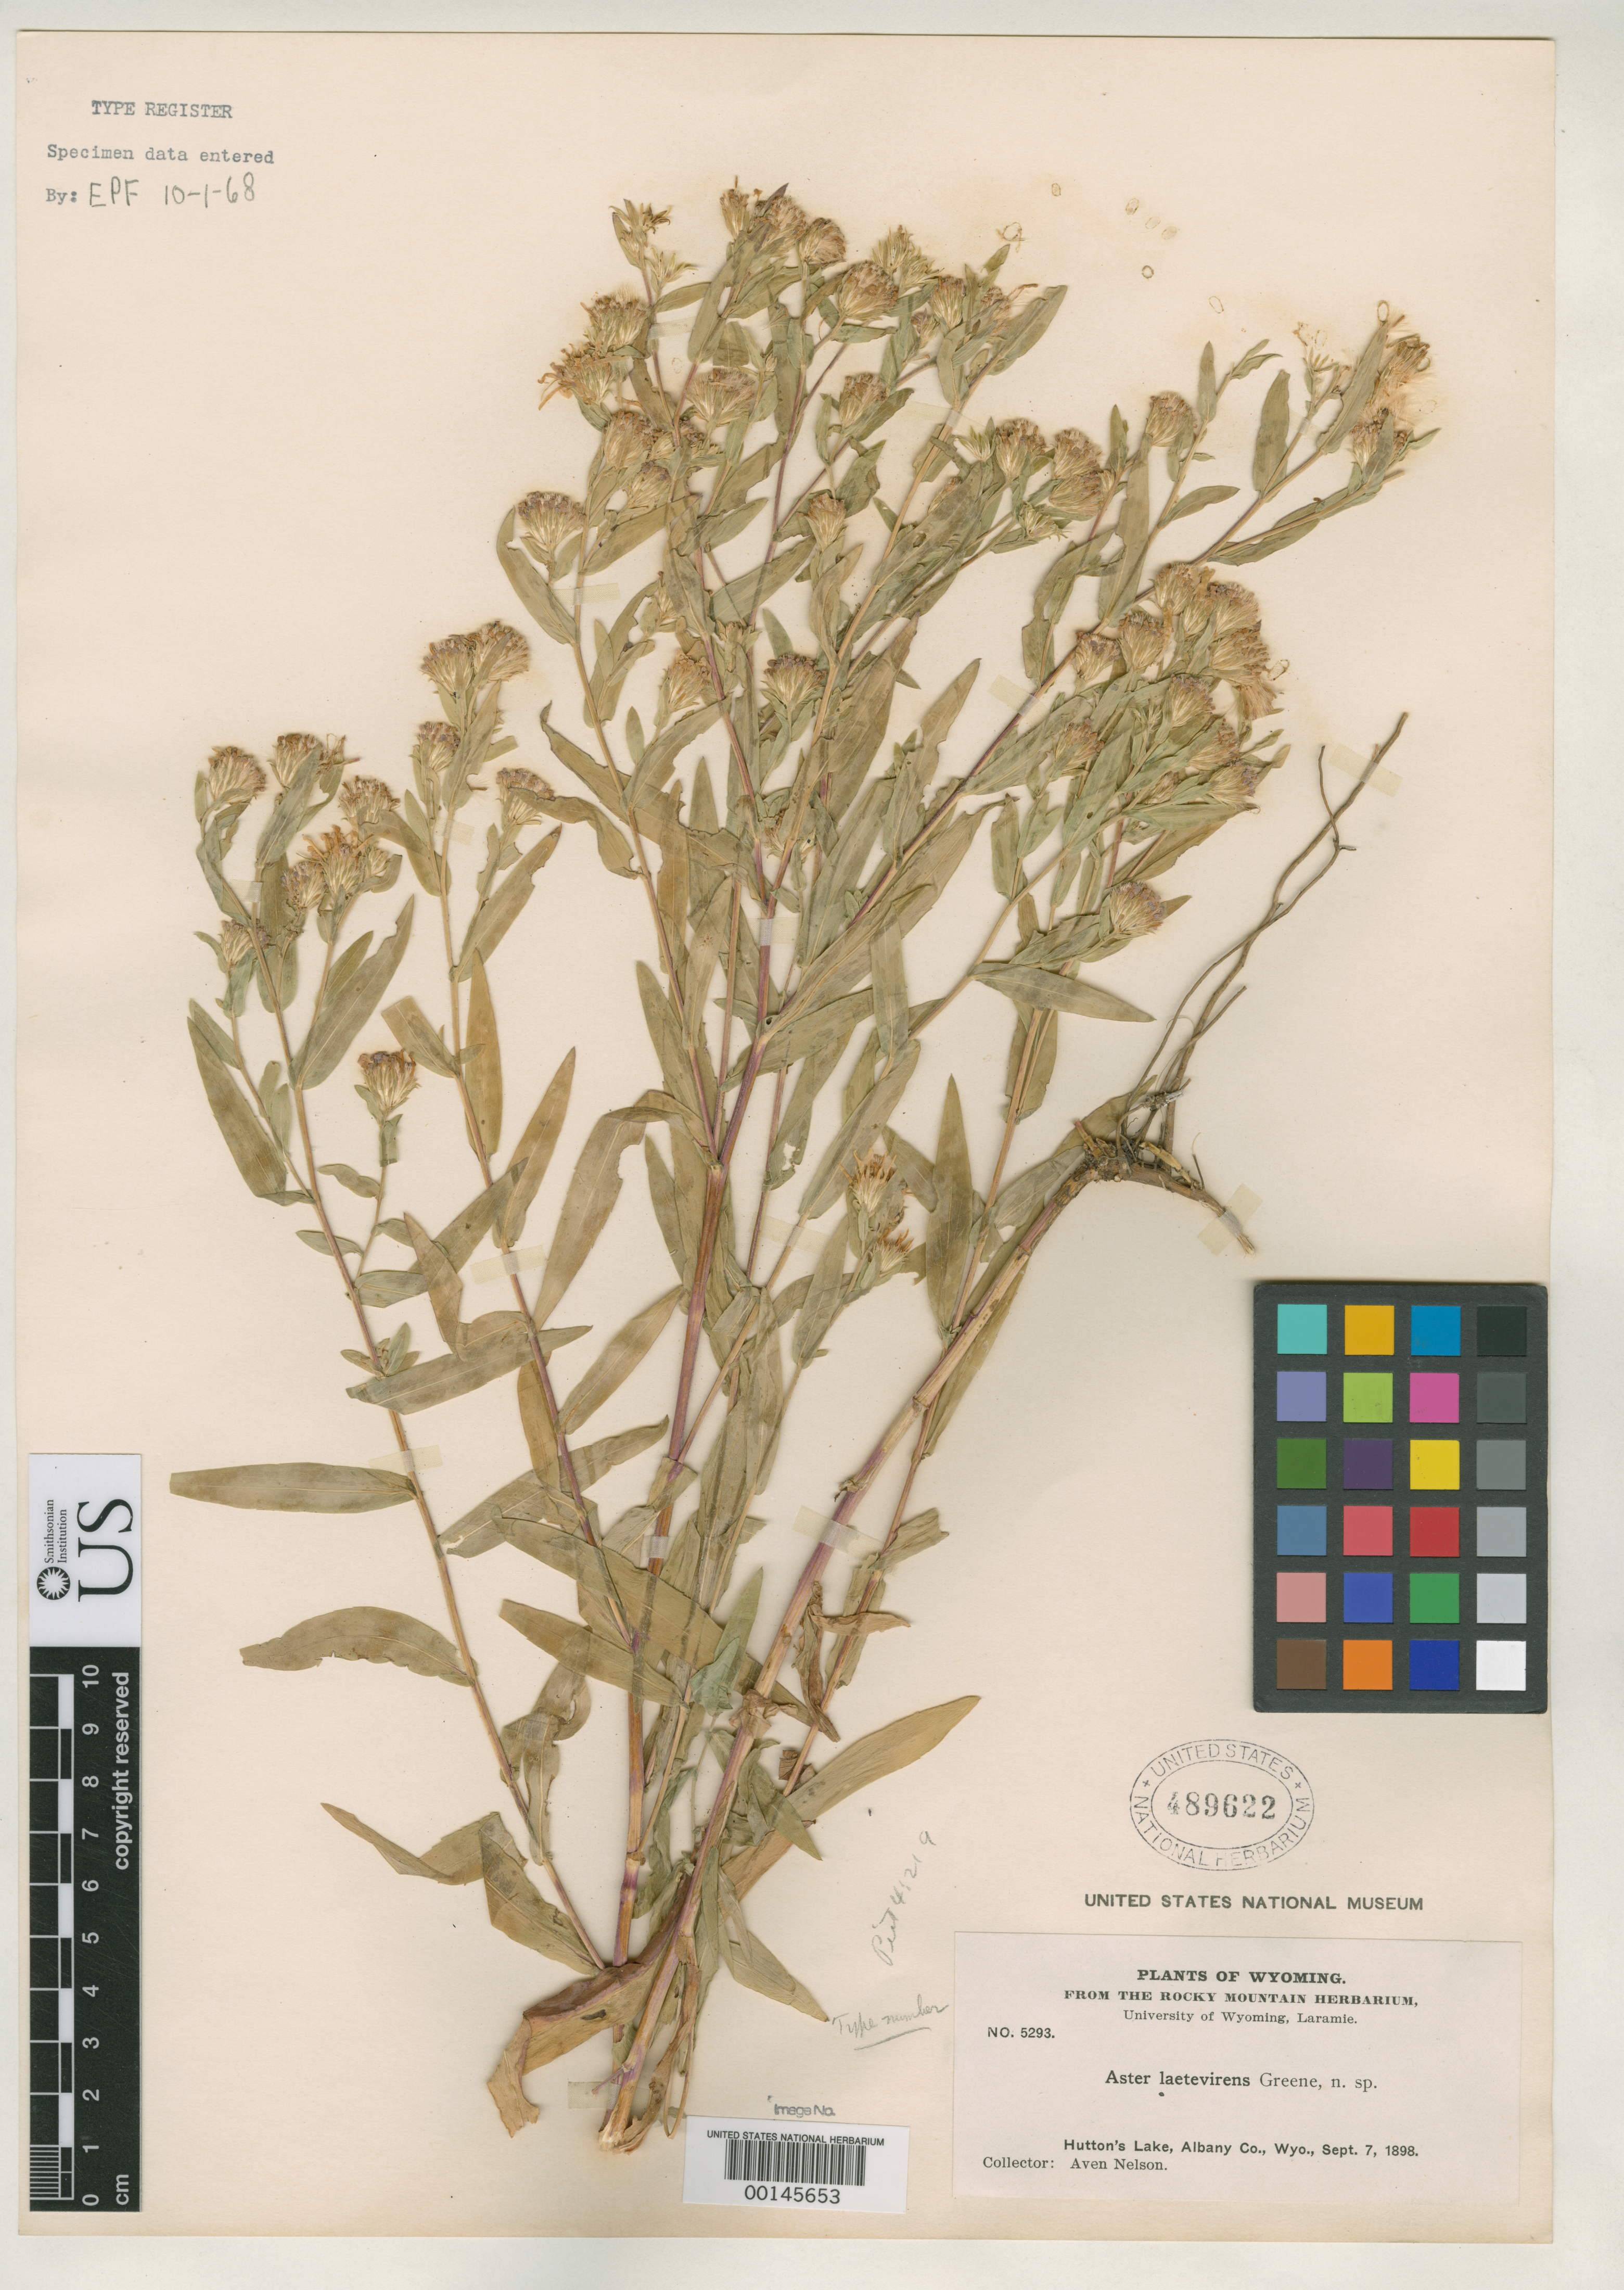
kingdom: Plantae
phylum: Tracheophyta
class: Magnoliopsida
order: Asterales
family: Asteraceae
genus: Aster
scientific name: Aster laetevirens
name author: Greene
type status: Isosyntype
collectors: A. Nelson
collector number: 5293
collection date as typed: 07 Sep 1898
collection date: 1898-09-07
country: United States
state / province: Wyoming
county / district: Albany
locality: Huttons Lake.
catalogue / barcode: US 489622